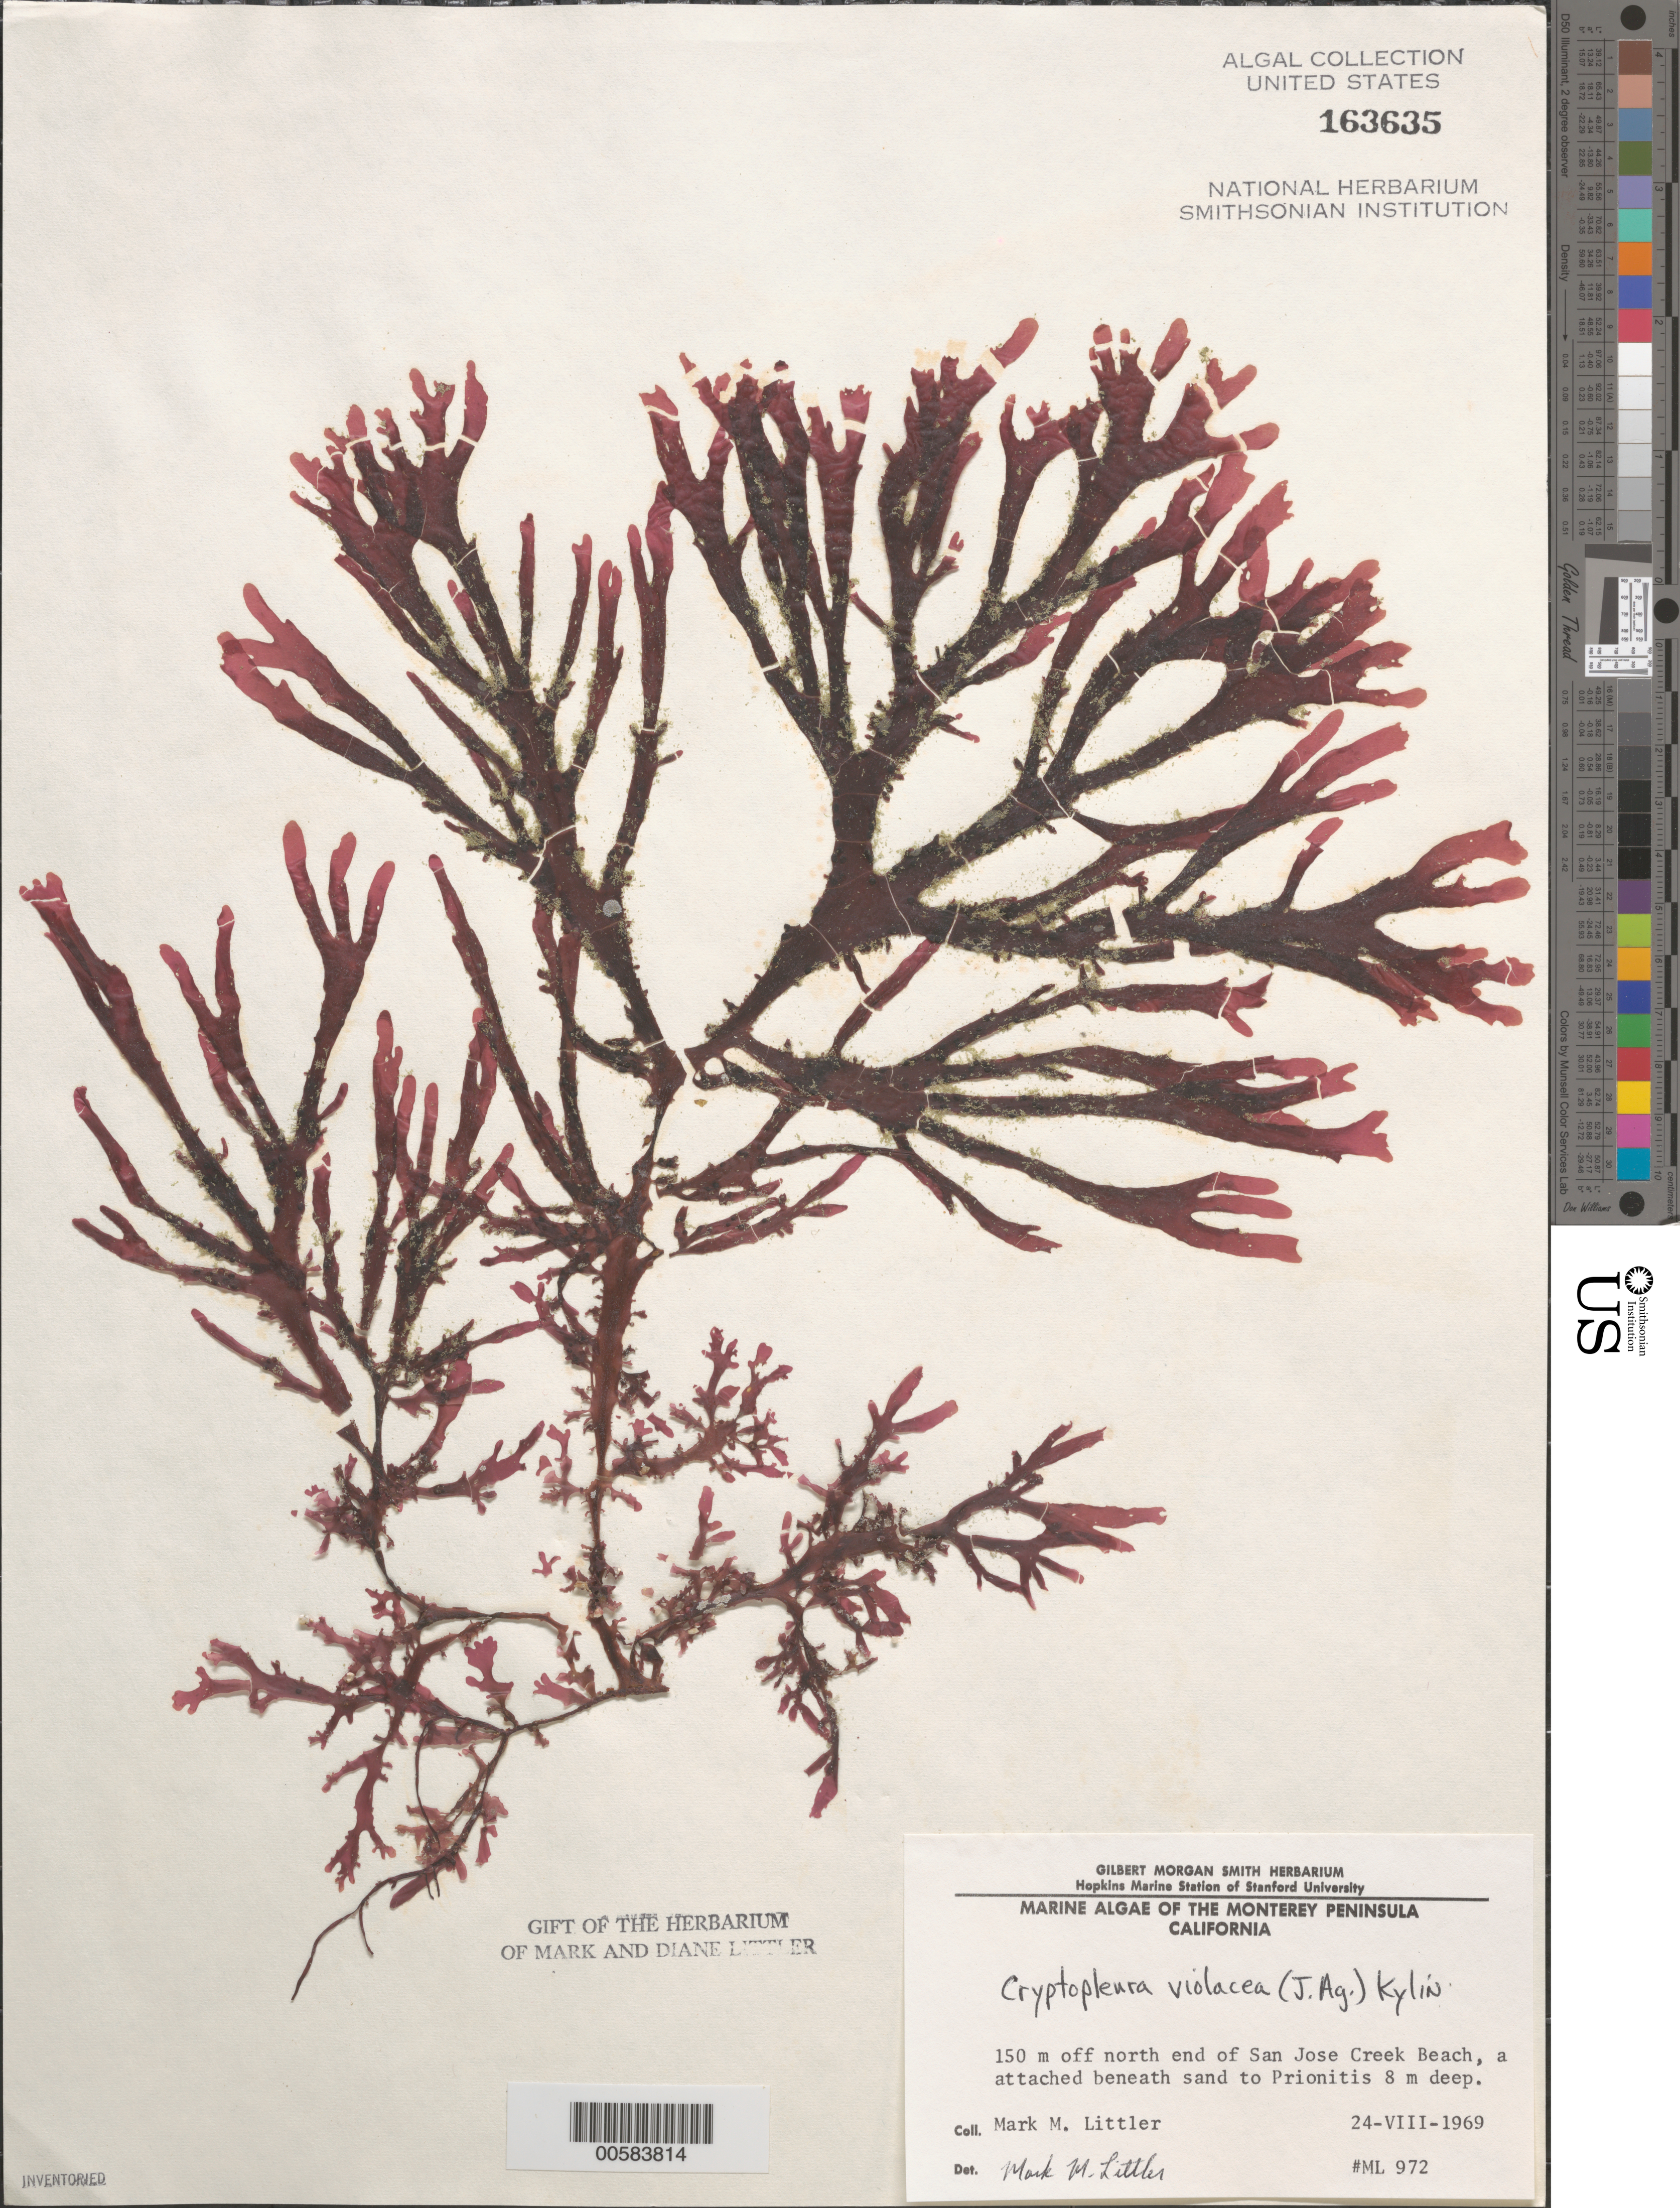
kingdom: Plantae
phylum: Rhodophyta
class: Florideophyceae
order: Ceramiales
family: Delesseriaceae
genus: Cryptopleura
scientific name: Cryptopleura violacea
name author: (J. Ag.) Kylin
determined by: Abbott, Isabella A.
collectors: M. M. Littler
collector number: ML 972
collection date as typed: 24 Aug 1969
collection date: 1969-08-24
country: United States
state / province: California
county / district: Monterey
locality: San Jose Creek Beach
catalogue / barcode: US 163635